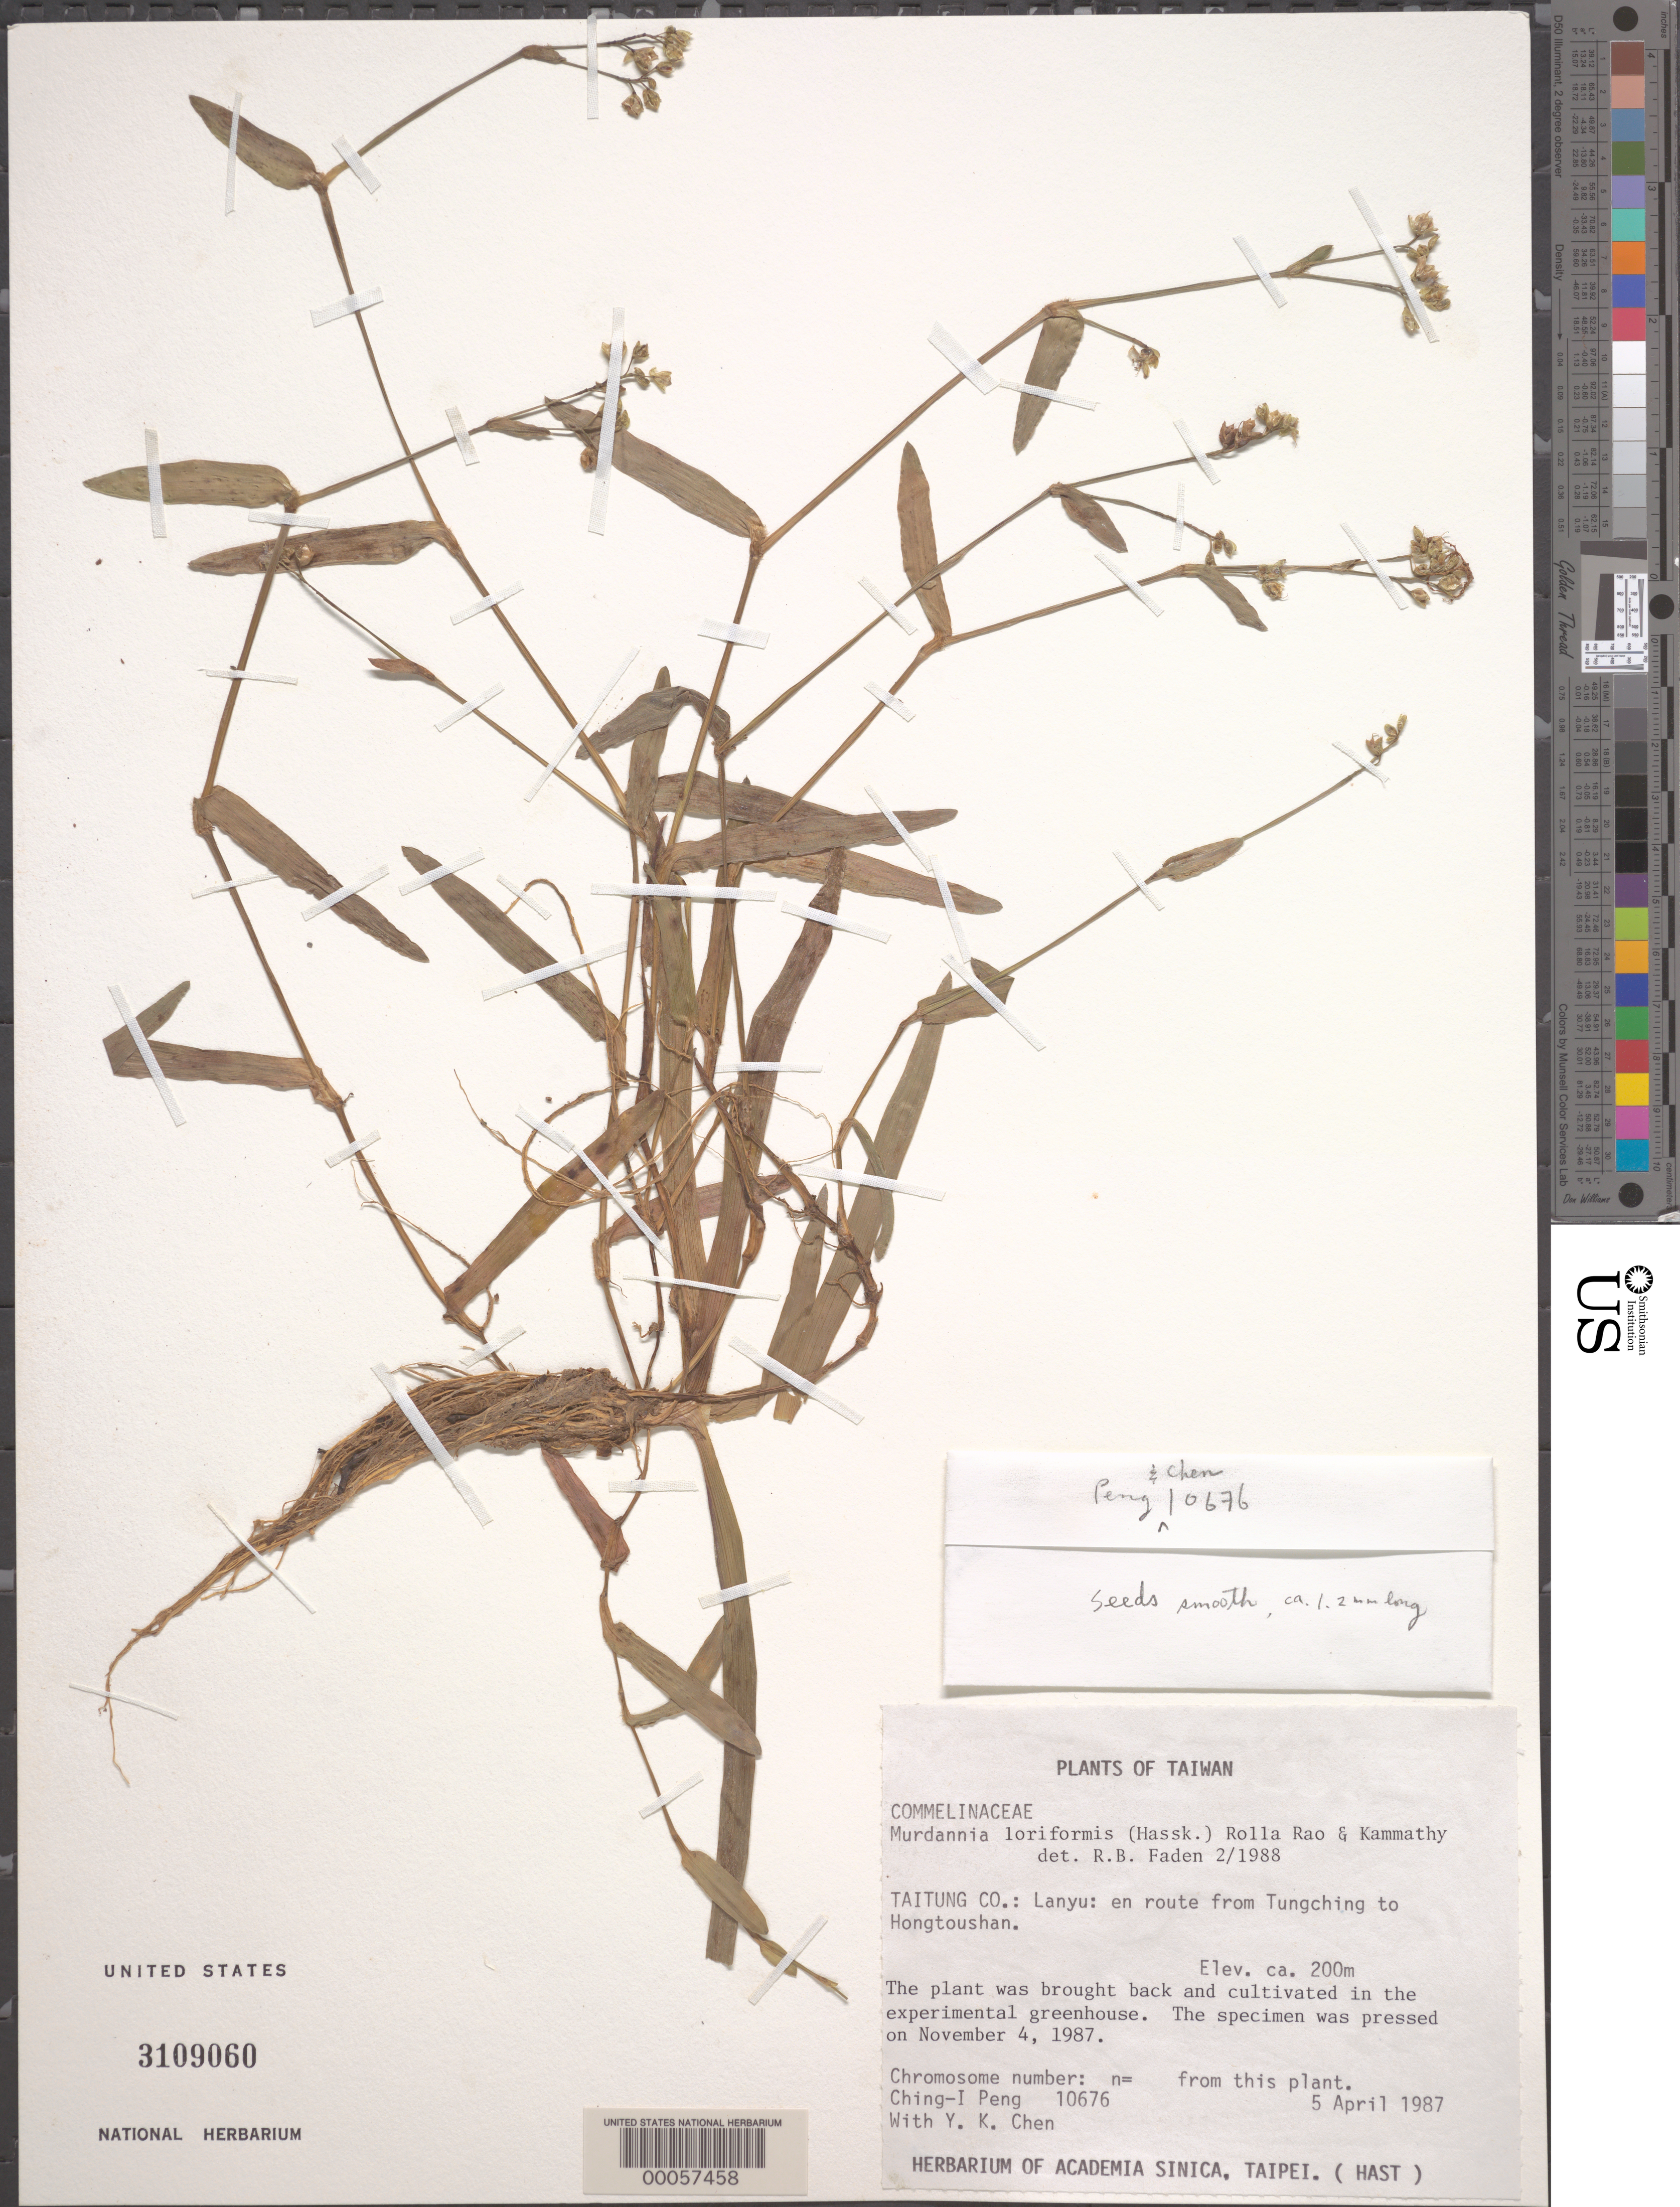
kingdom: Plantae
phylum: Tracheophyta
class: Liliopsida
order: Commelinales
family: Commelinaceae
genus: Murdannia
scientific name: Murdannia loriformis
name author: (Hassk.) R.S. Rao & Kammathy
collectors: C.-I Peng & Y. K. Chen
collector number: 10676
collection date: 1987-04-05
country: Taiwan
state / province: Taitung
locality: Taitung Co.: Lanyu: en route from Tungching to Hongtoushan.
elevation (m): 200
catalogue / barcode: US 3109060